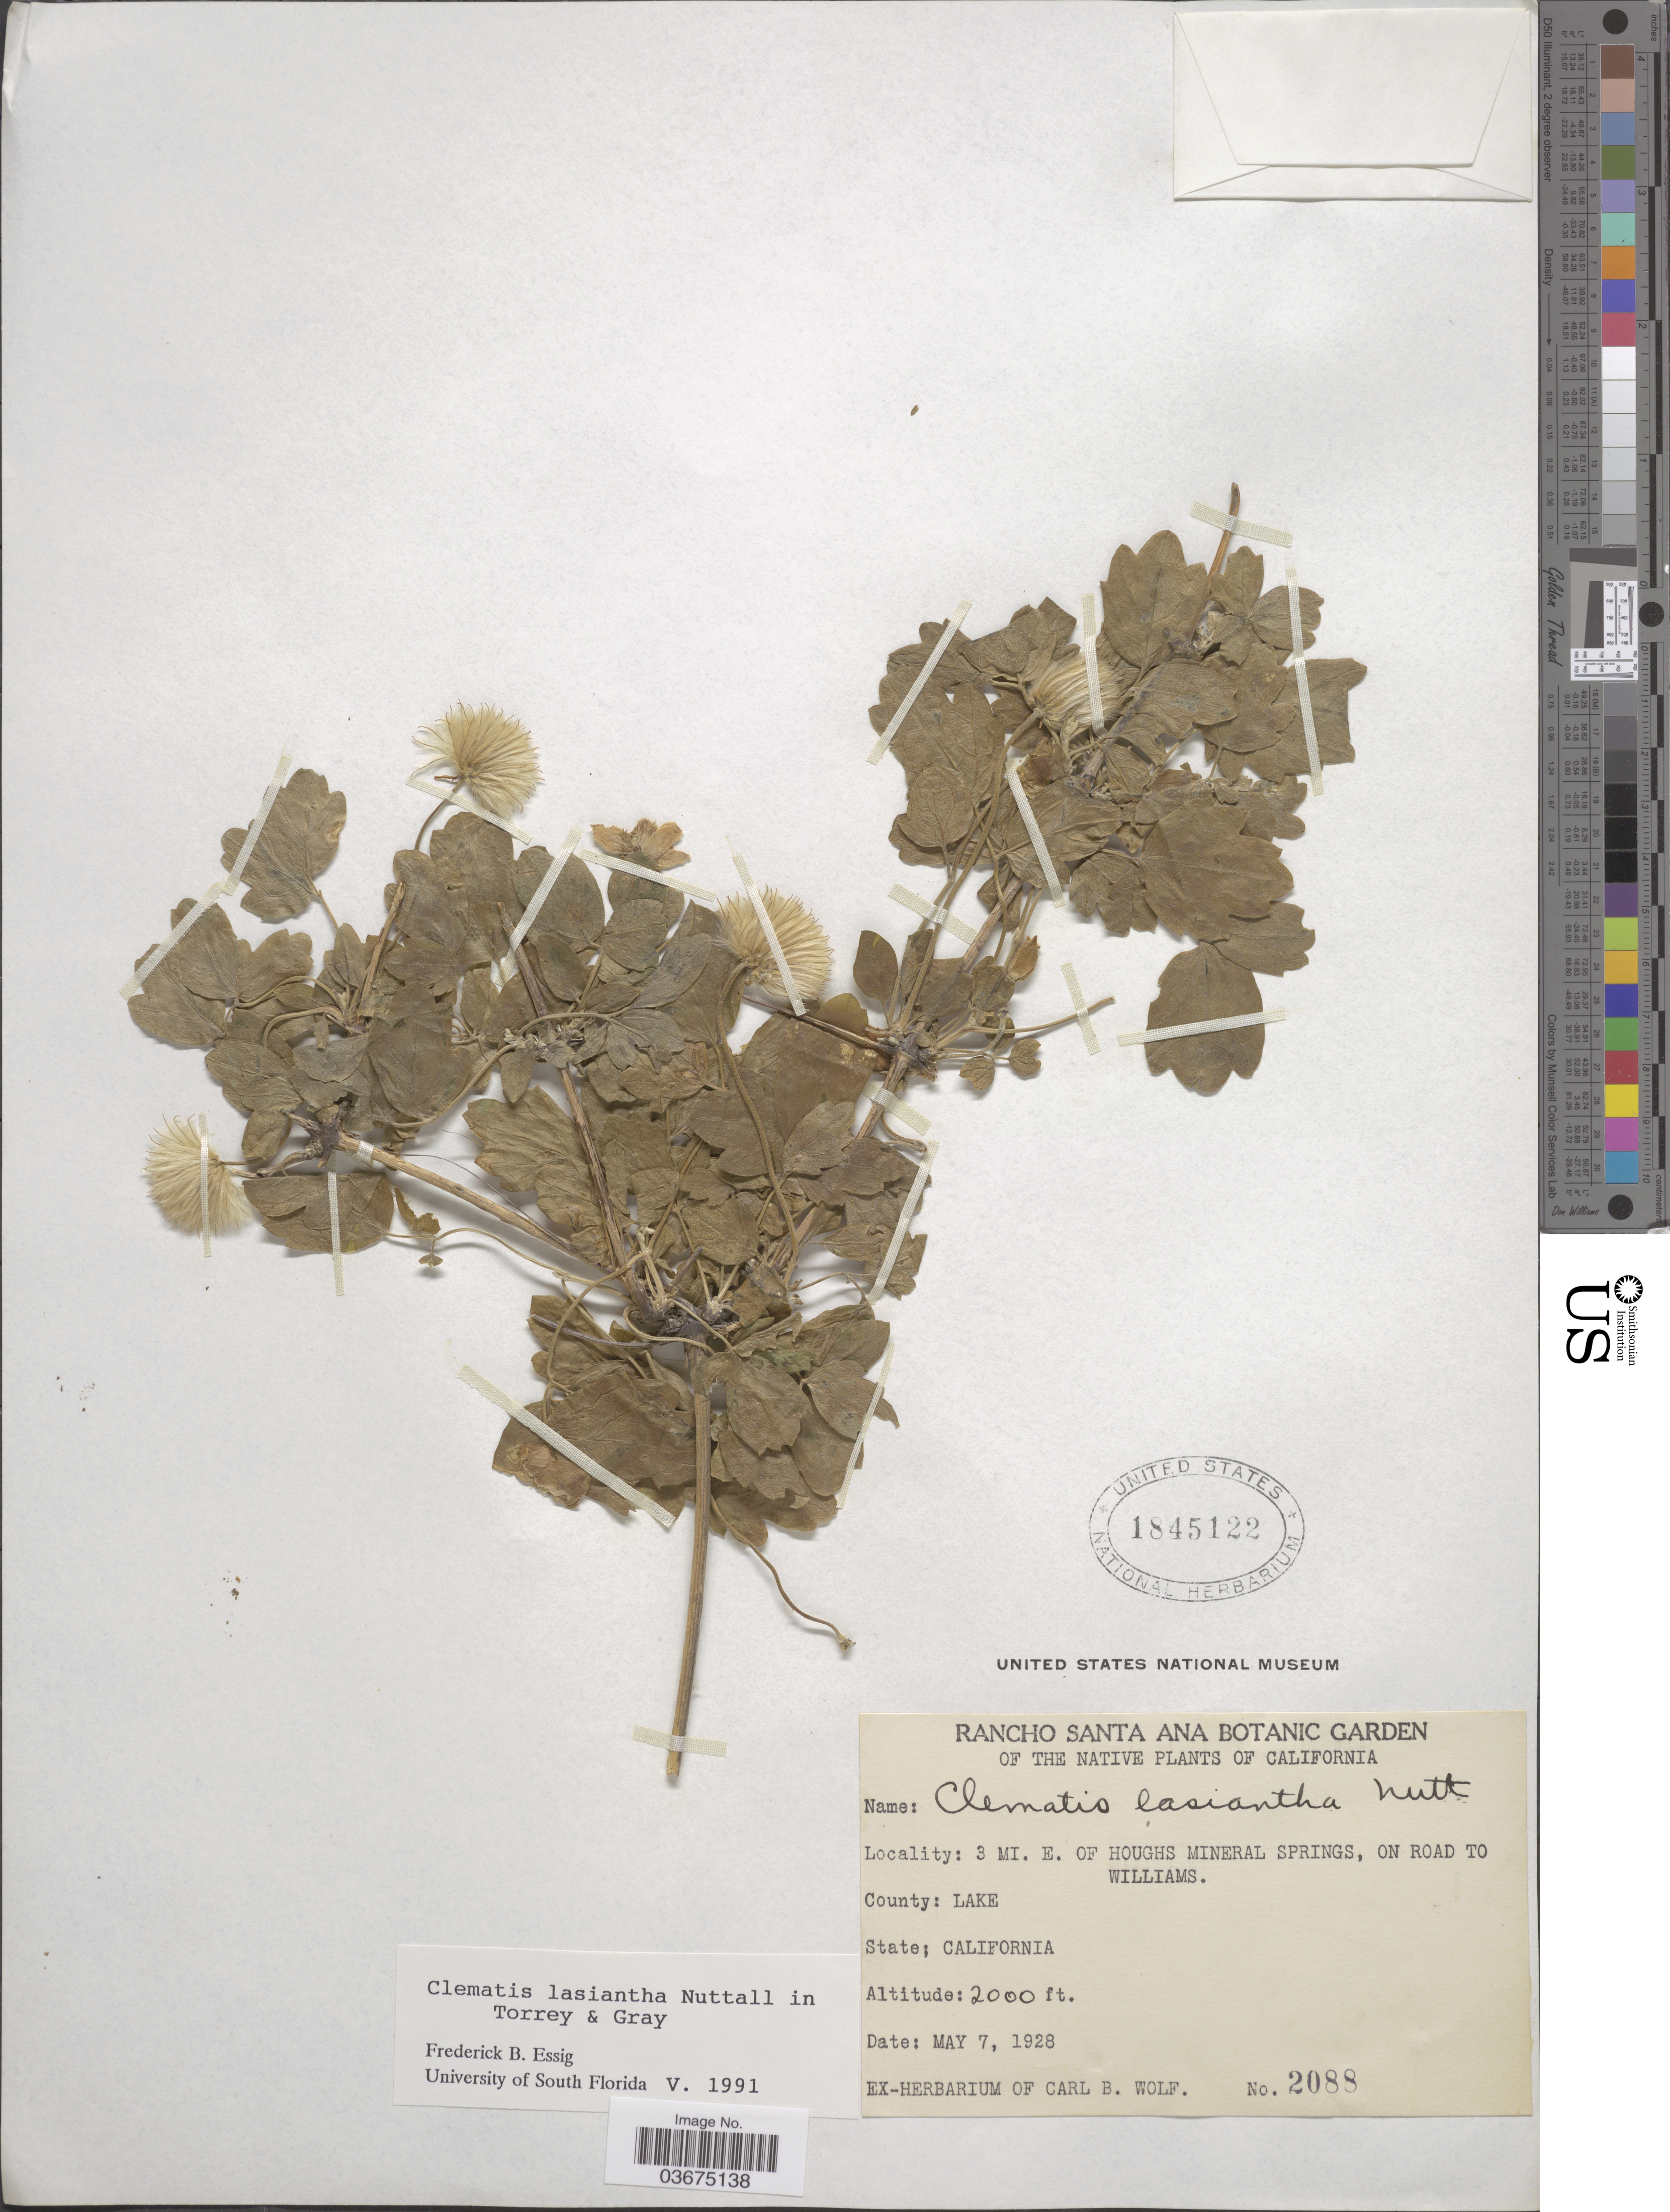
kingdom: Plantae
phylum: Tracheophyta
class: Magnoliopsida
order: Ranunculales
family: Ranunculaceae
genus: Clematis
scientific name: Clematis lasiantha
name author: Nutt.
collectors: ex herb. Carl B. Wolf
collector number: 2088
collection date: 1928-05-07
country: United States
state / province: California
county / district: Lake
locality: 3 mi. E. of Houghs Mineral Springs, on road to Williams. County: Lake.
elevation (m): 610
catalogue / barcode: US 1845122